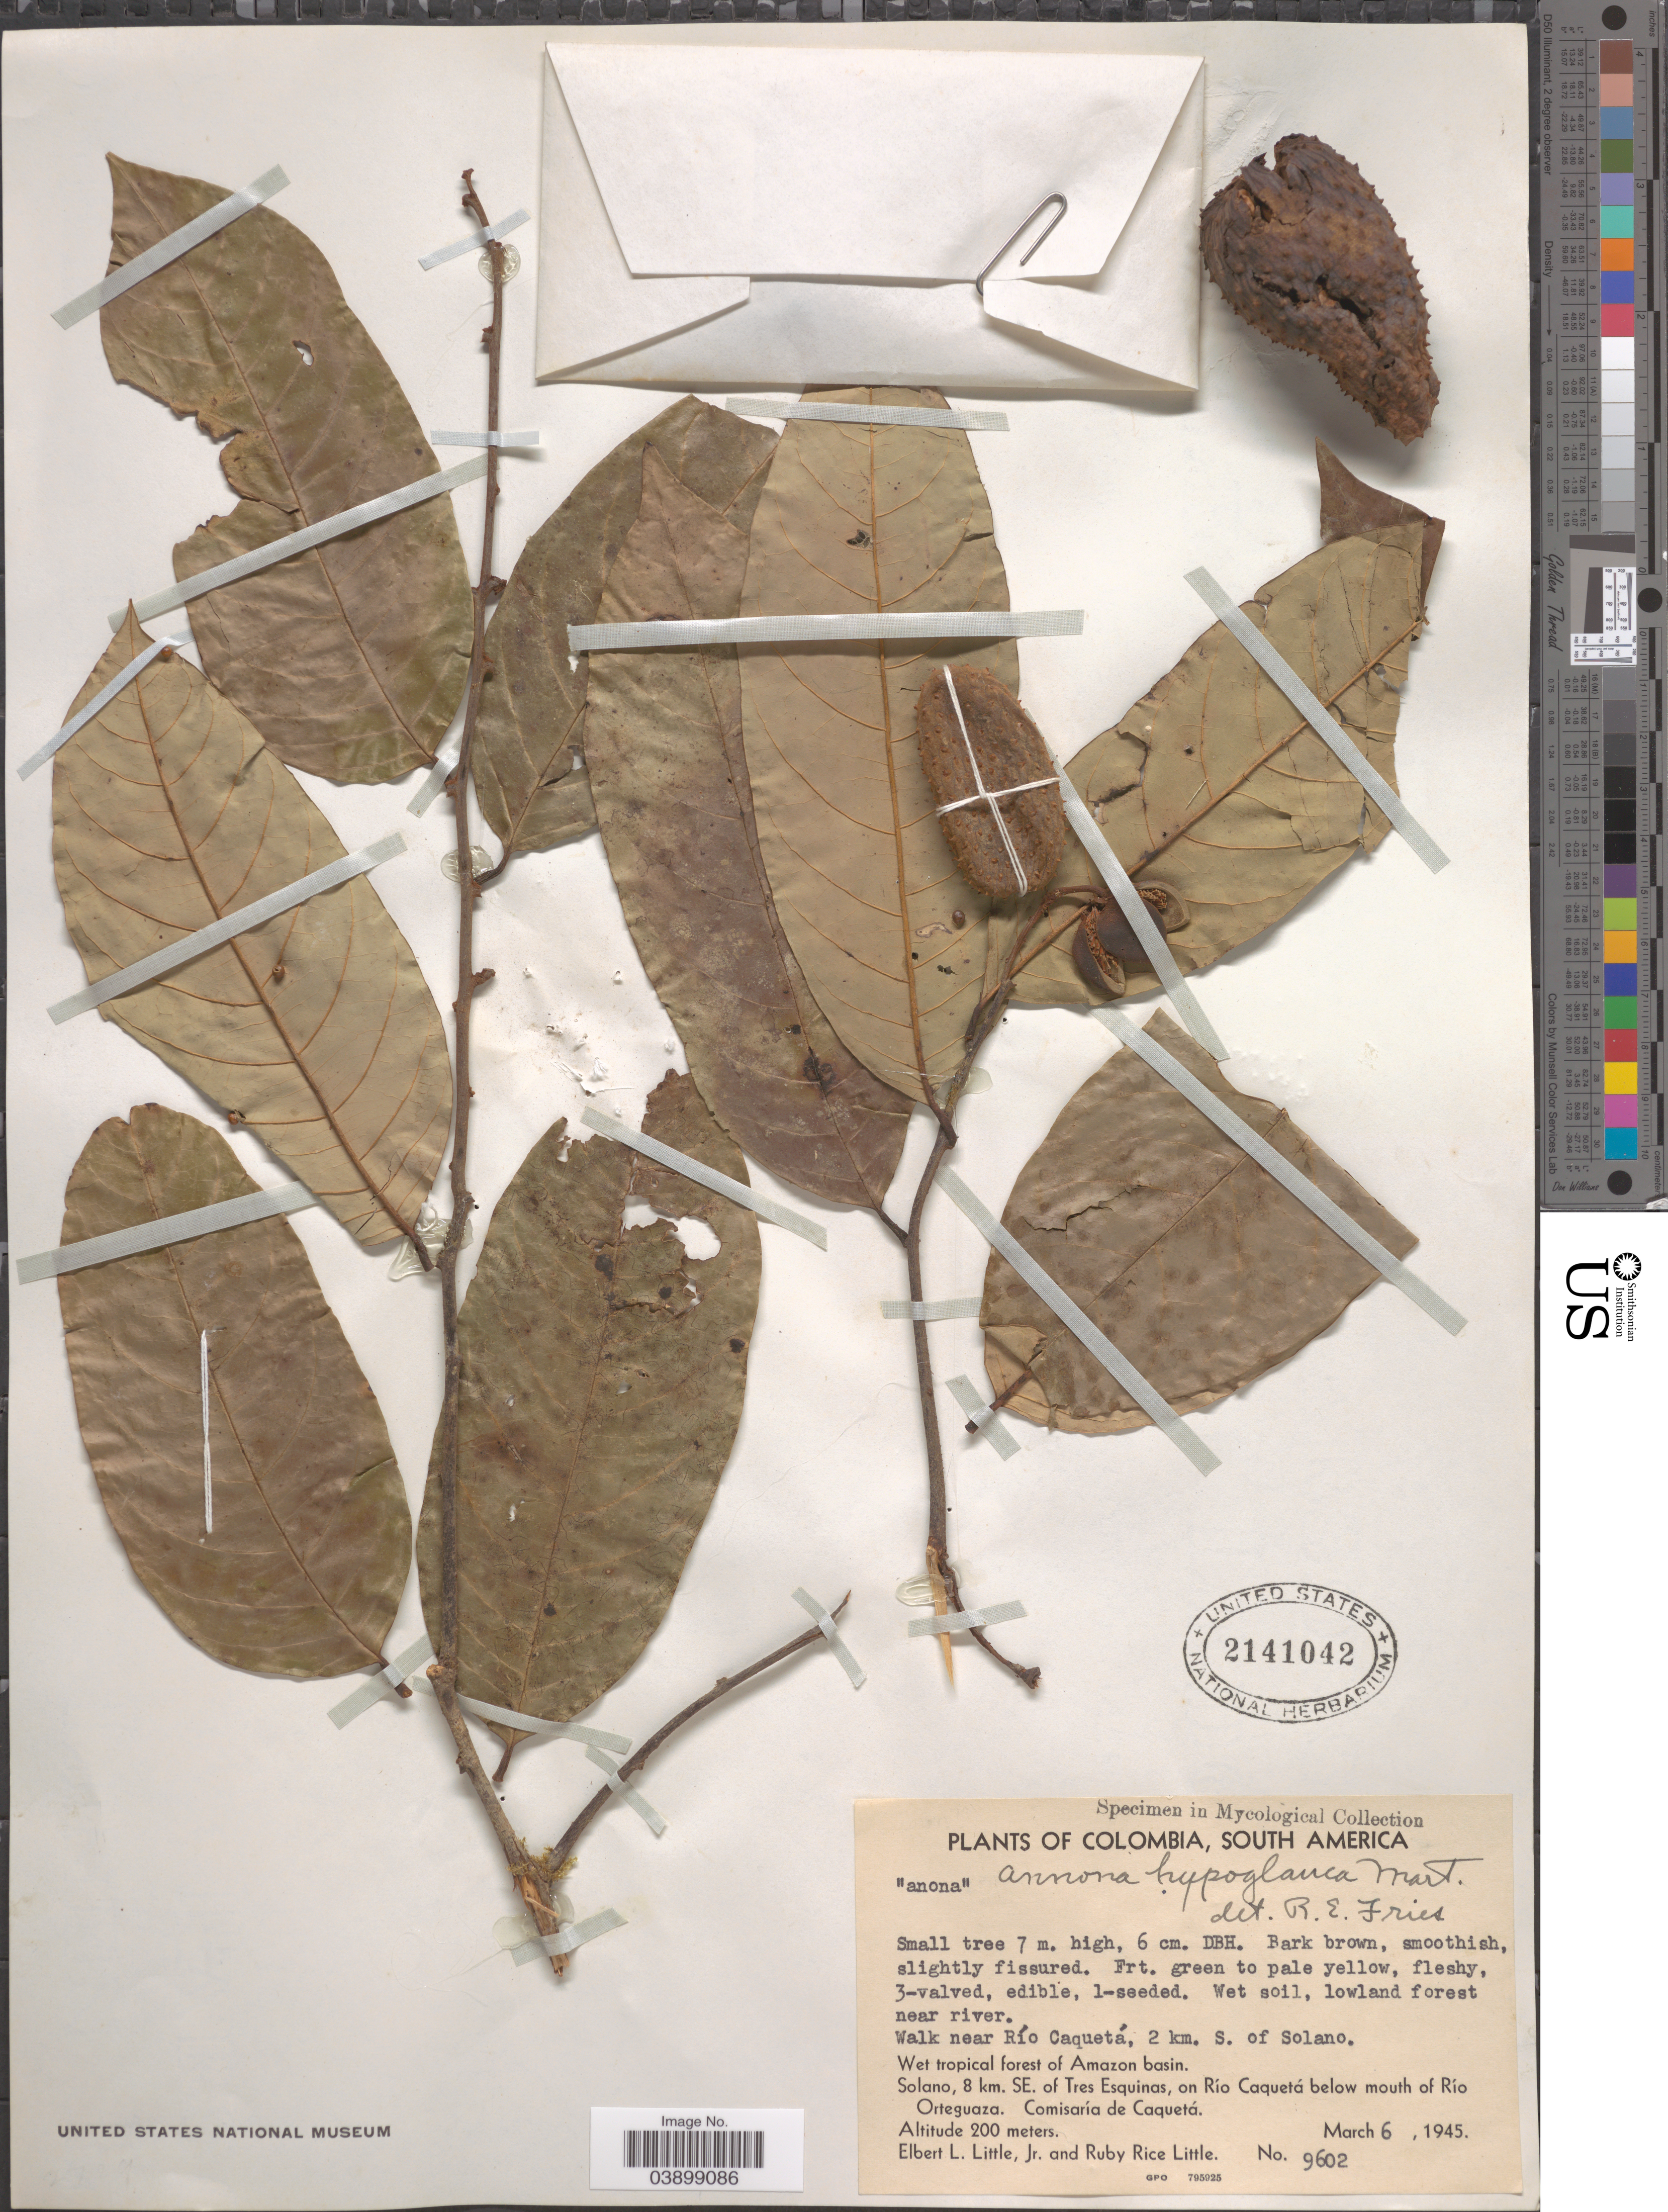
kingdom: Plantae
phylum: Tracheophyta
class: Magnoliopsida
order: Magnoliales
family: Annonaceae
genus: Annona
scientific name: Annona hypoglauca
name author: Mart.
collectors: E. L. Little & R. R. Little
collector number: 9602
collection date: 1945-03-06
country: Colombia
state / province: Caquetá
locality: Walk near Río Caquetá, 2 km. S. of Solano. Wet tropical forest of Amazon basin. Solano, 8 km. SE. of Tres Esquinas, on Río Caquetá below mouth of Río Orteguaza. Comisaría de Caquetá.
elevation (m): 200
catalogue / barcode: US 2141042